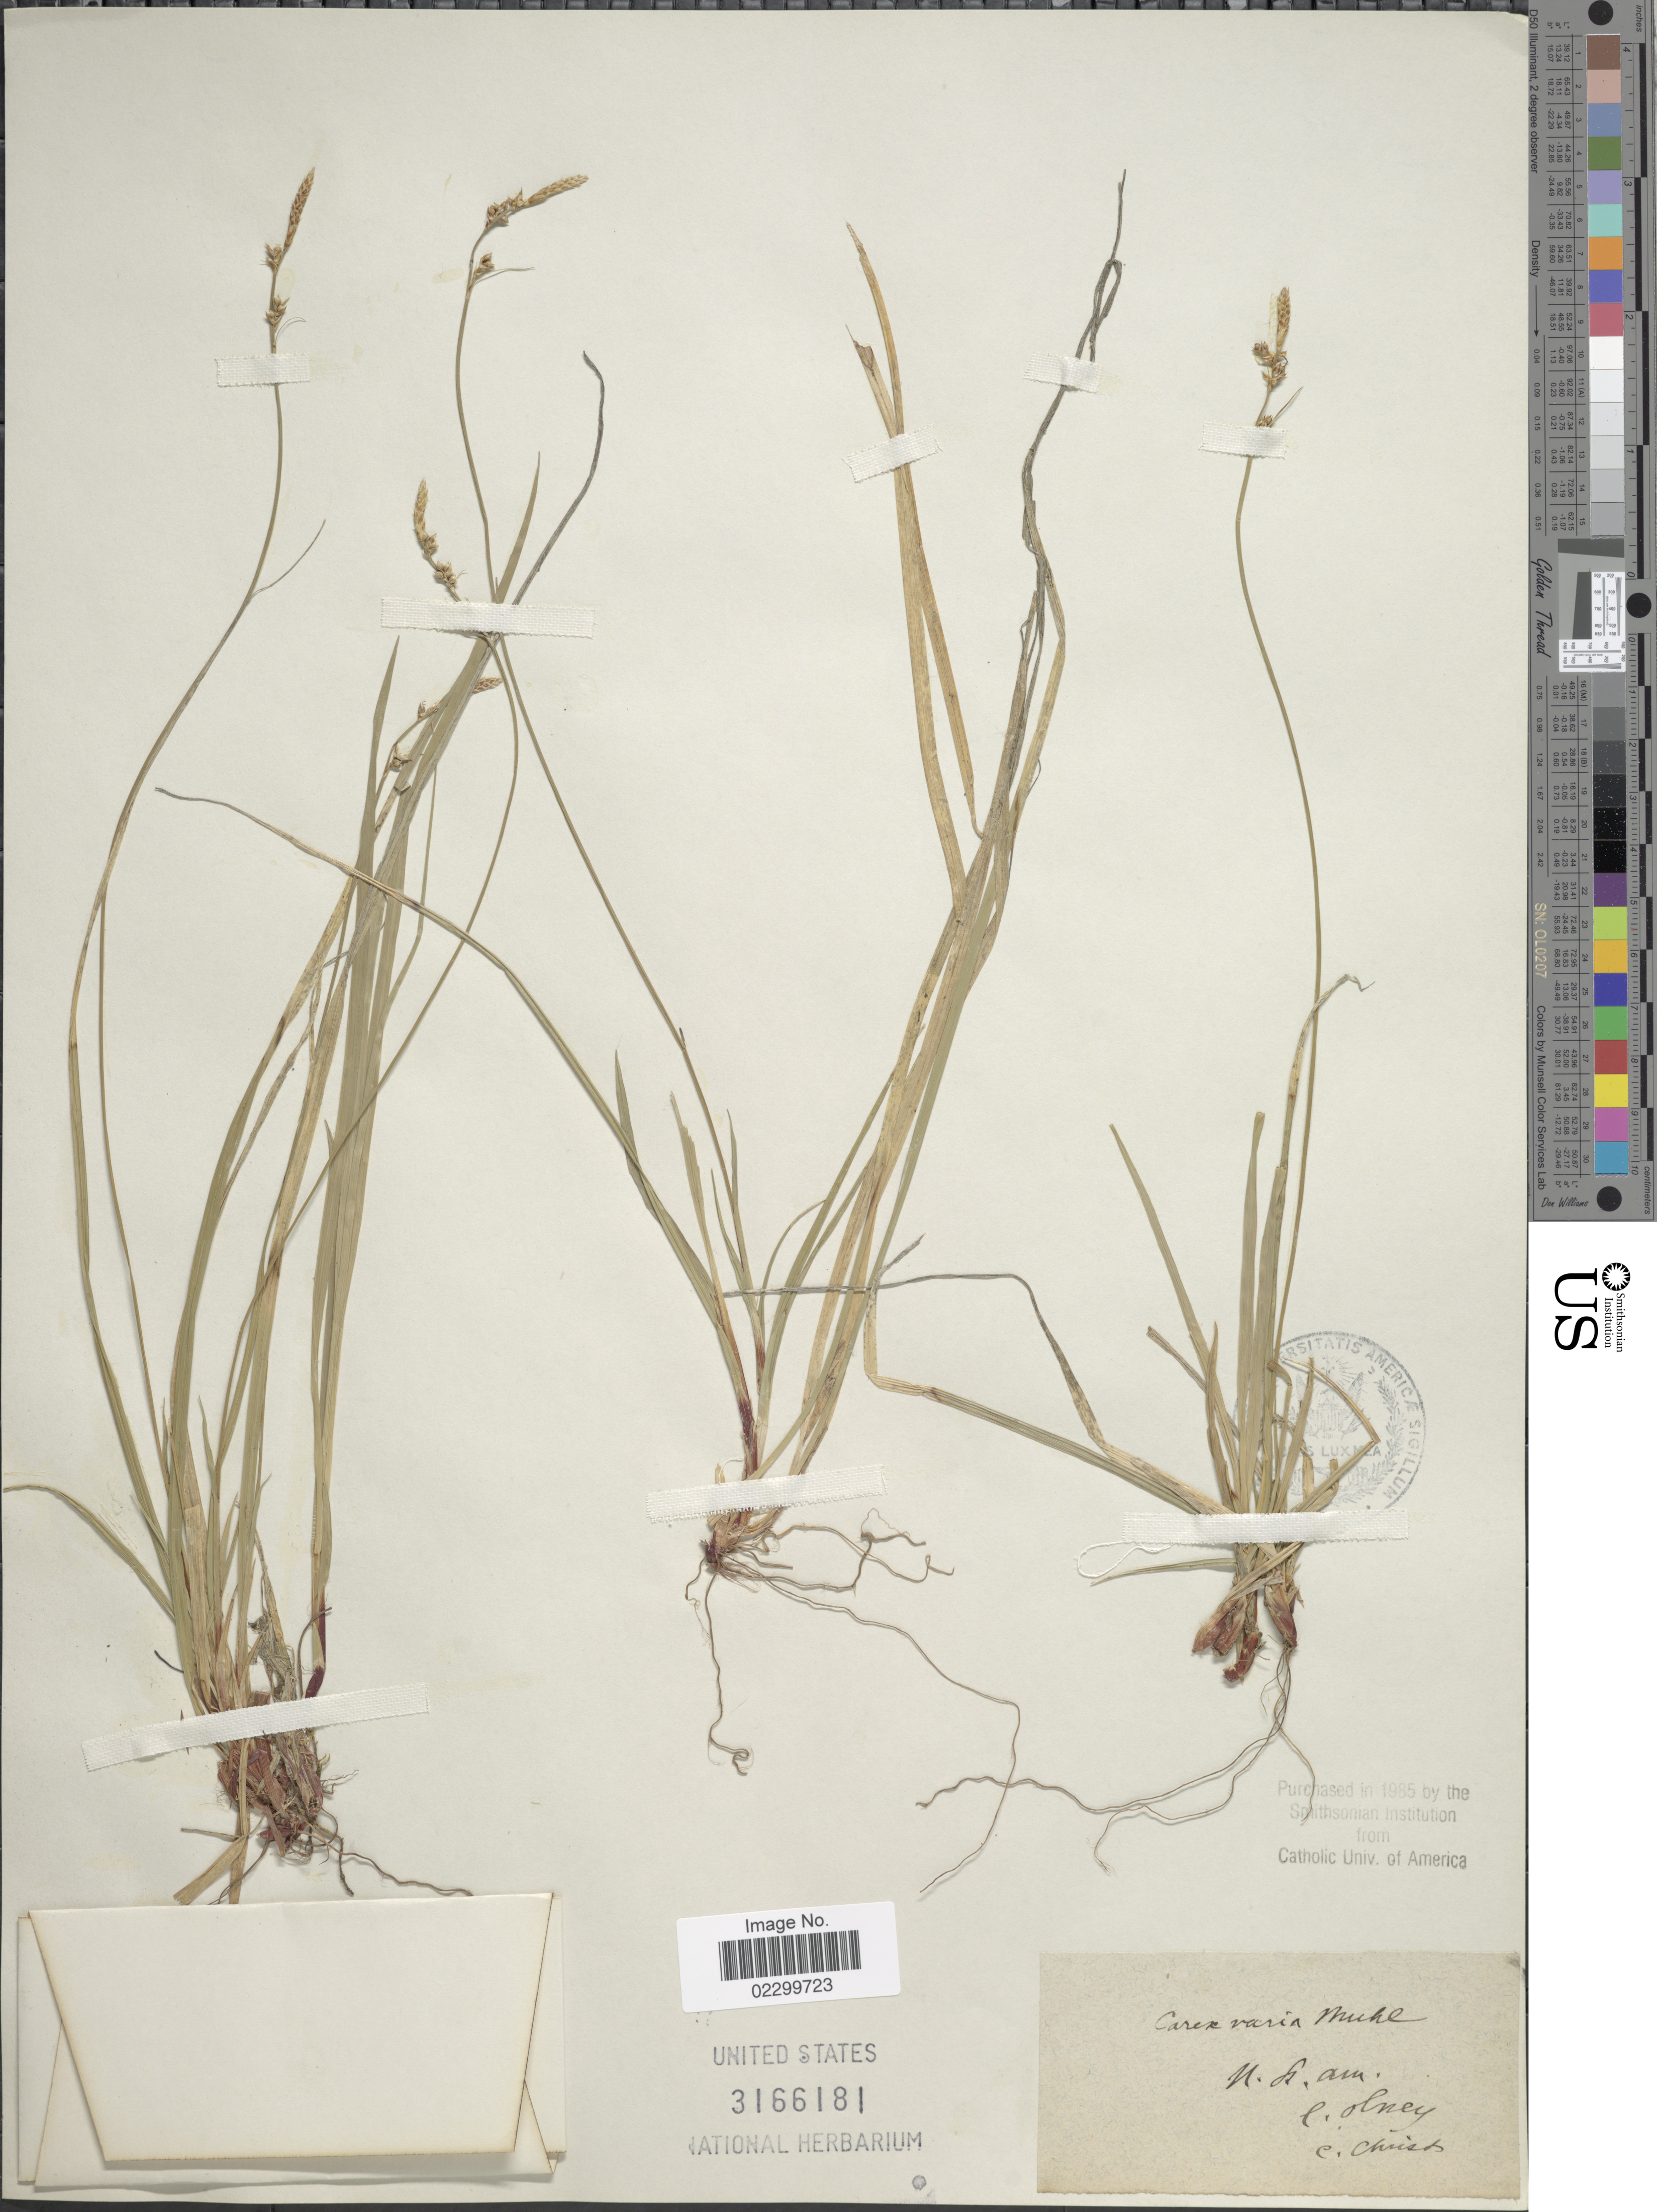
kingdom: Plantae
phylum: Tracheophyta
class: Liliopsida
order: Poales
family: Cyperaceae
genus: Carex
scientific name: Carex albicans var. albicans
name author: Willd. ex Spreng.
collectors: Olney & Christ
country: United States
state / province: New Hampshire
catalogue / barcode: US 3166181